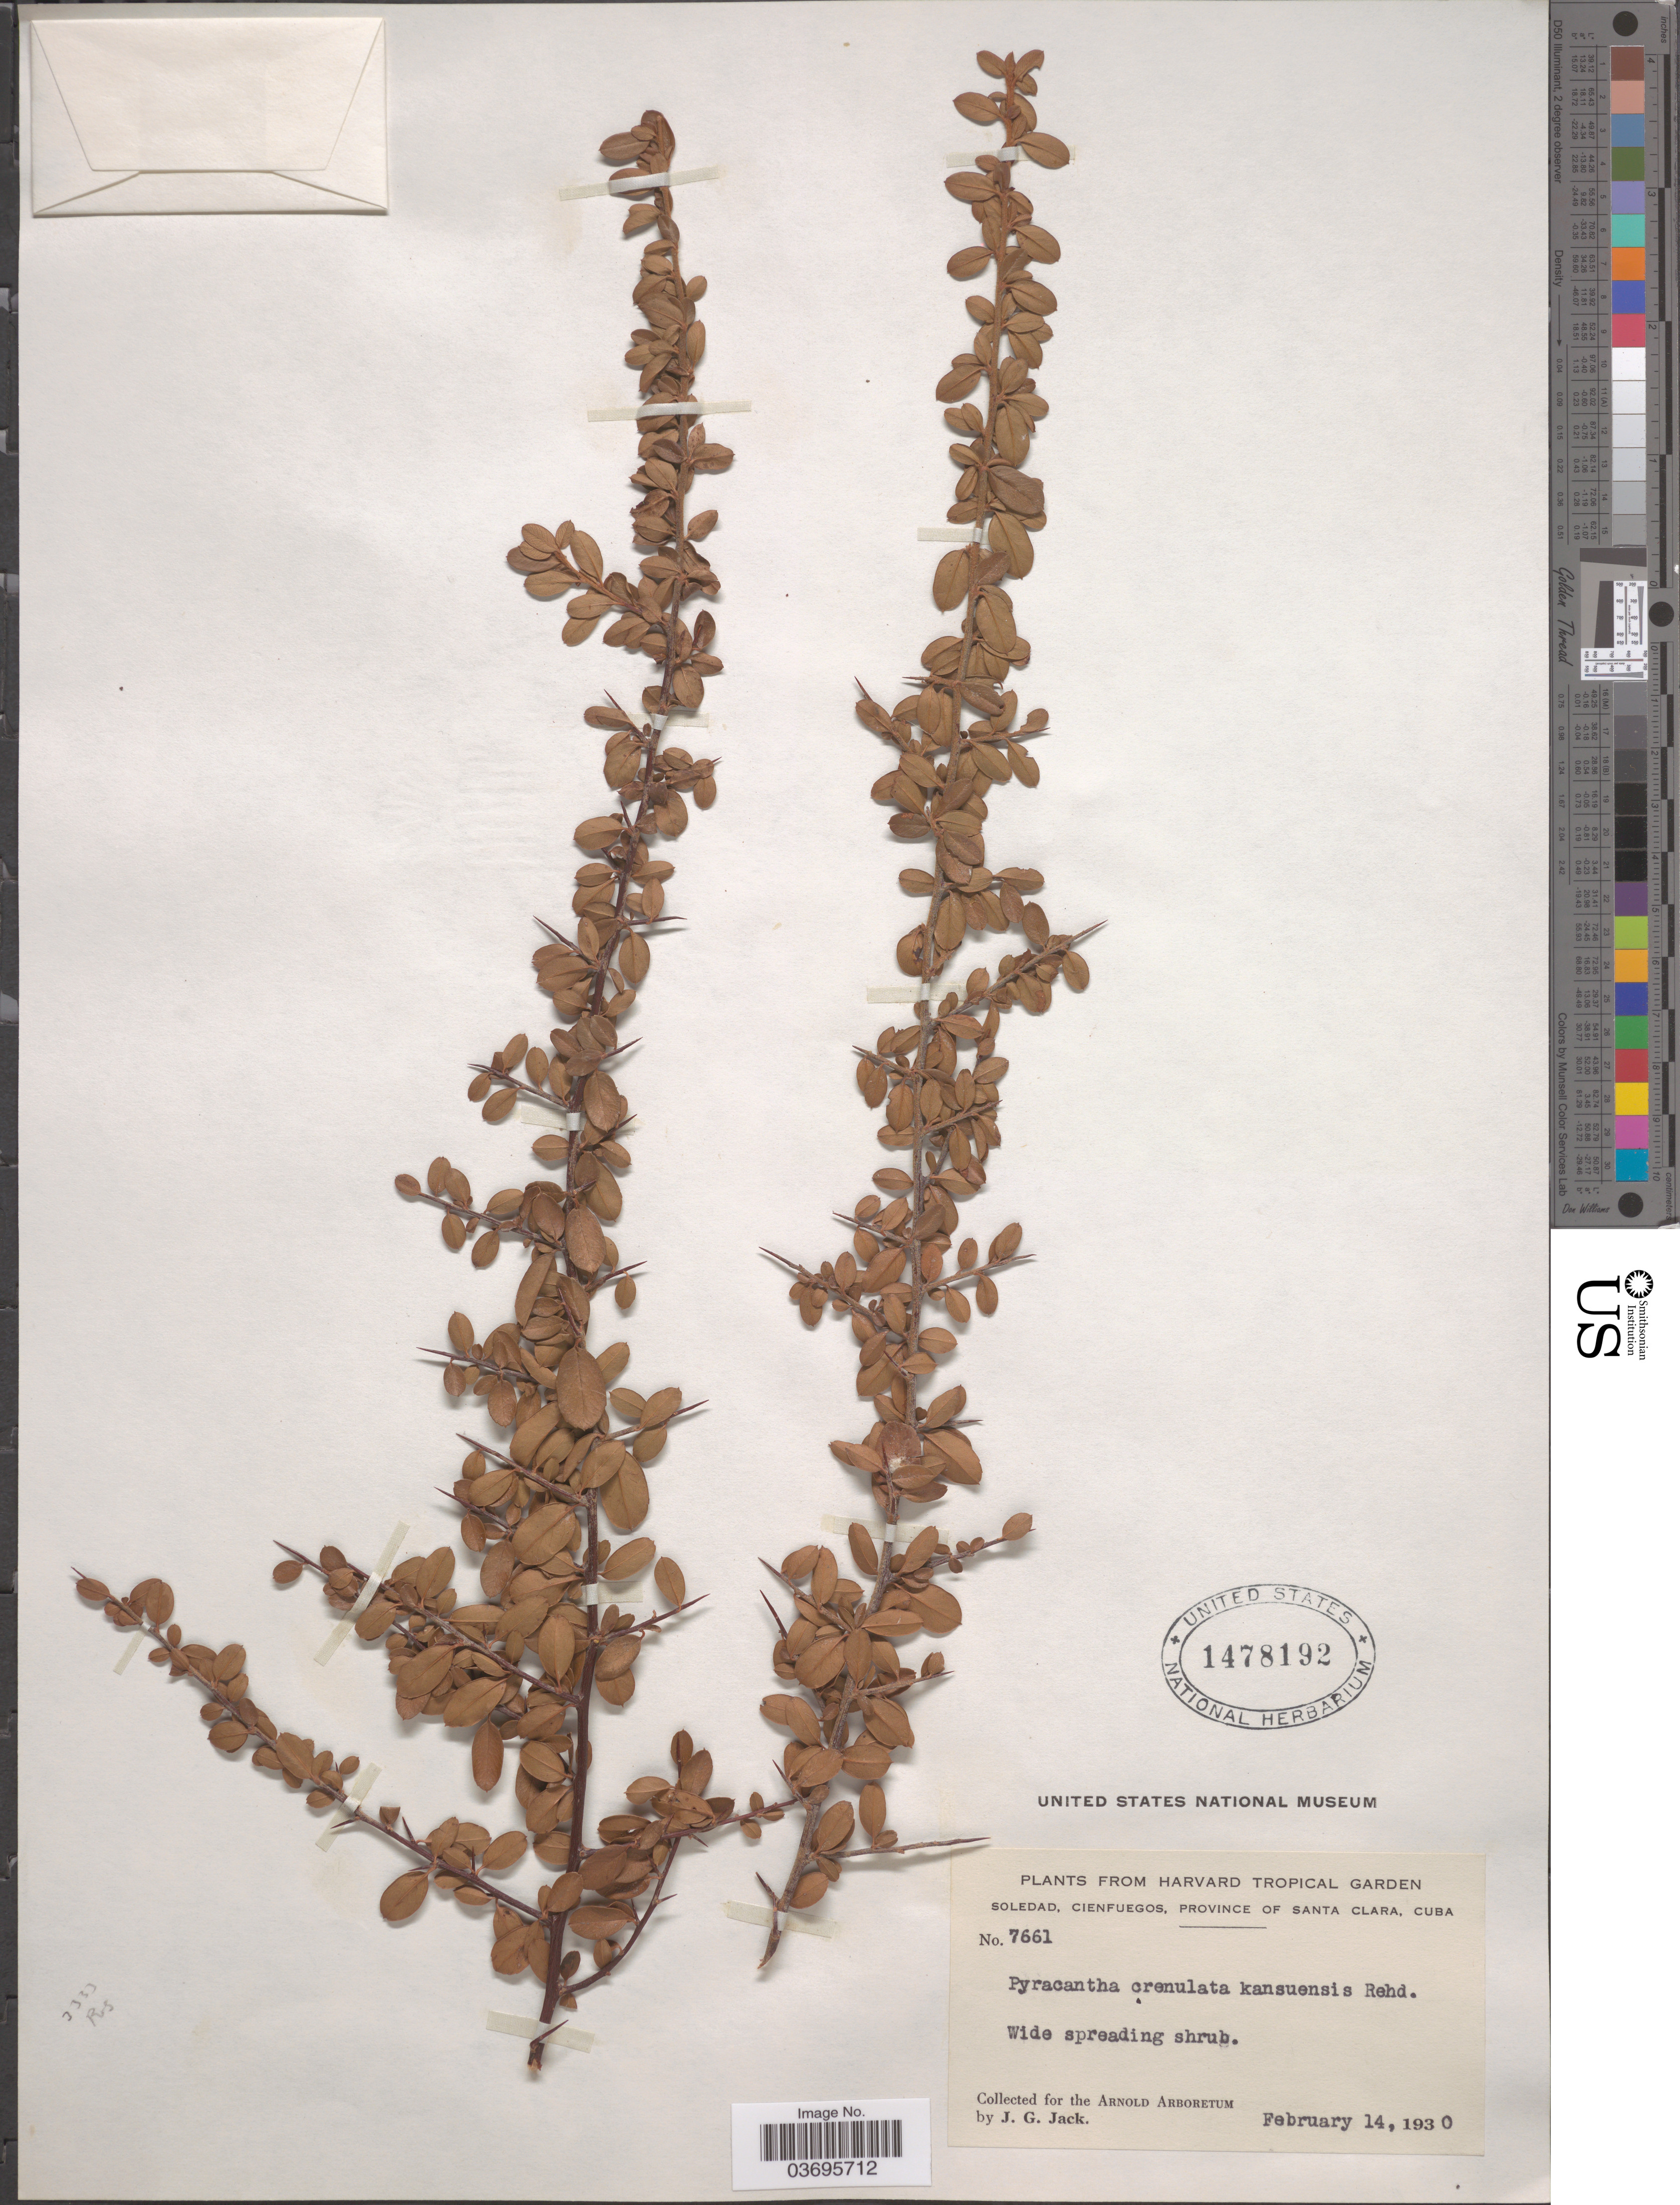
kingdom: Plantae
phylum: Tracheophyta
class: Magnoliopsida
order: Rosales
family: Rosaceae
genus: Pyracantha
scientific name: Pyracantha crenulata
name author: (D. Don) M. Roem.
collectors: J. G. Jack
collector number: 7661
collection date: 1930-02-14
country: Cuba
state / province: Las Villas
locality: Soledad, Cienfuegos, Province of Santa Clara.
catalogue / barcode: US 1478192